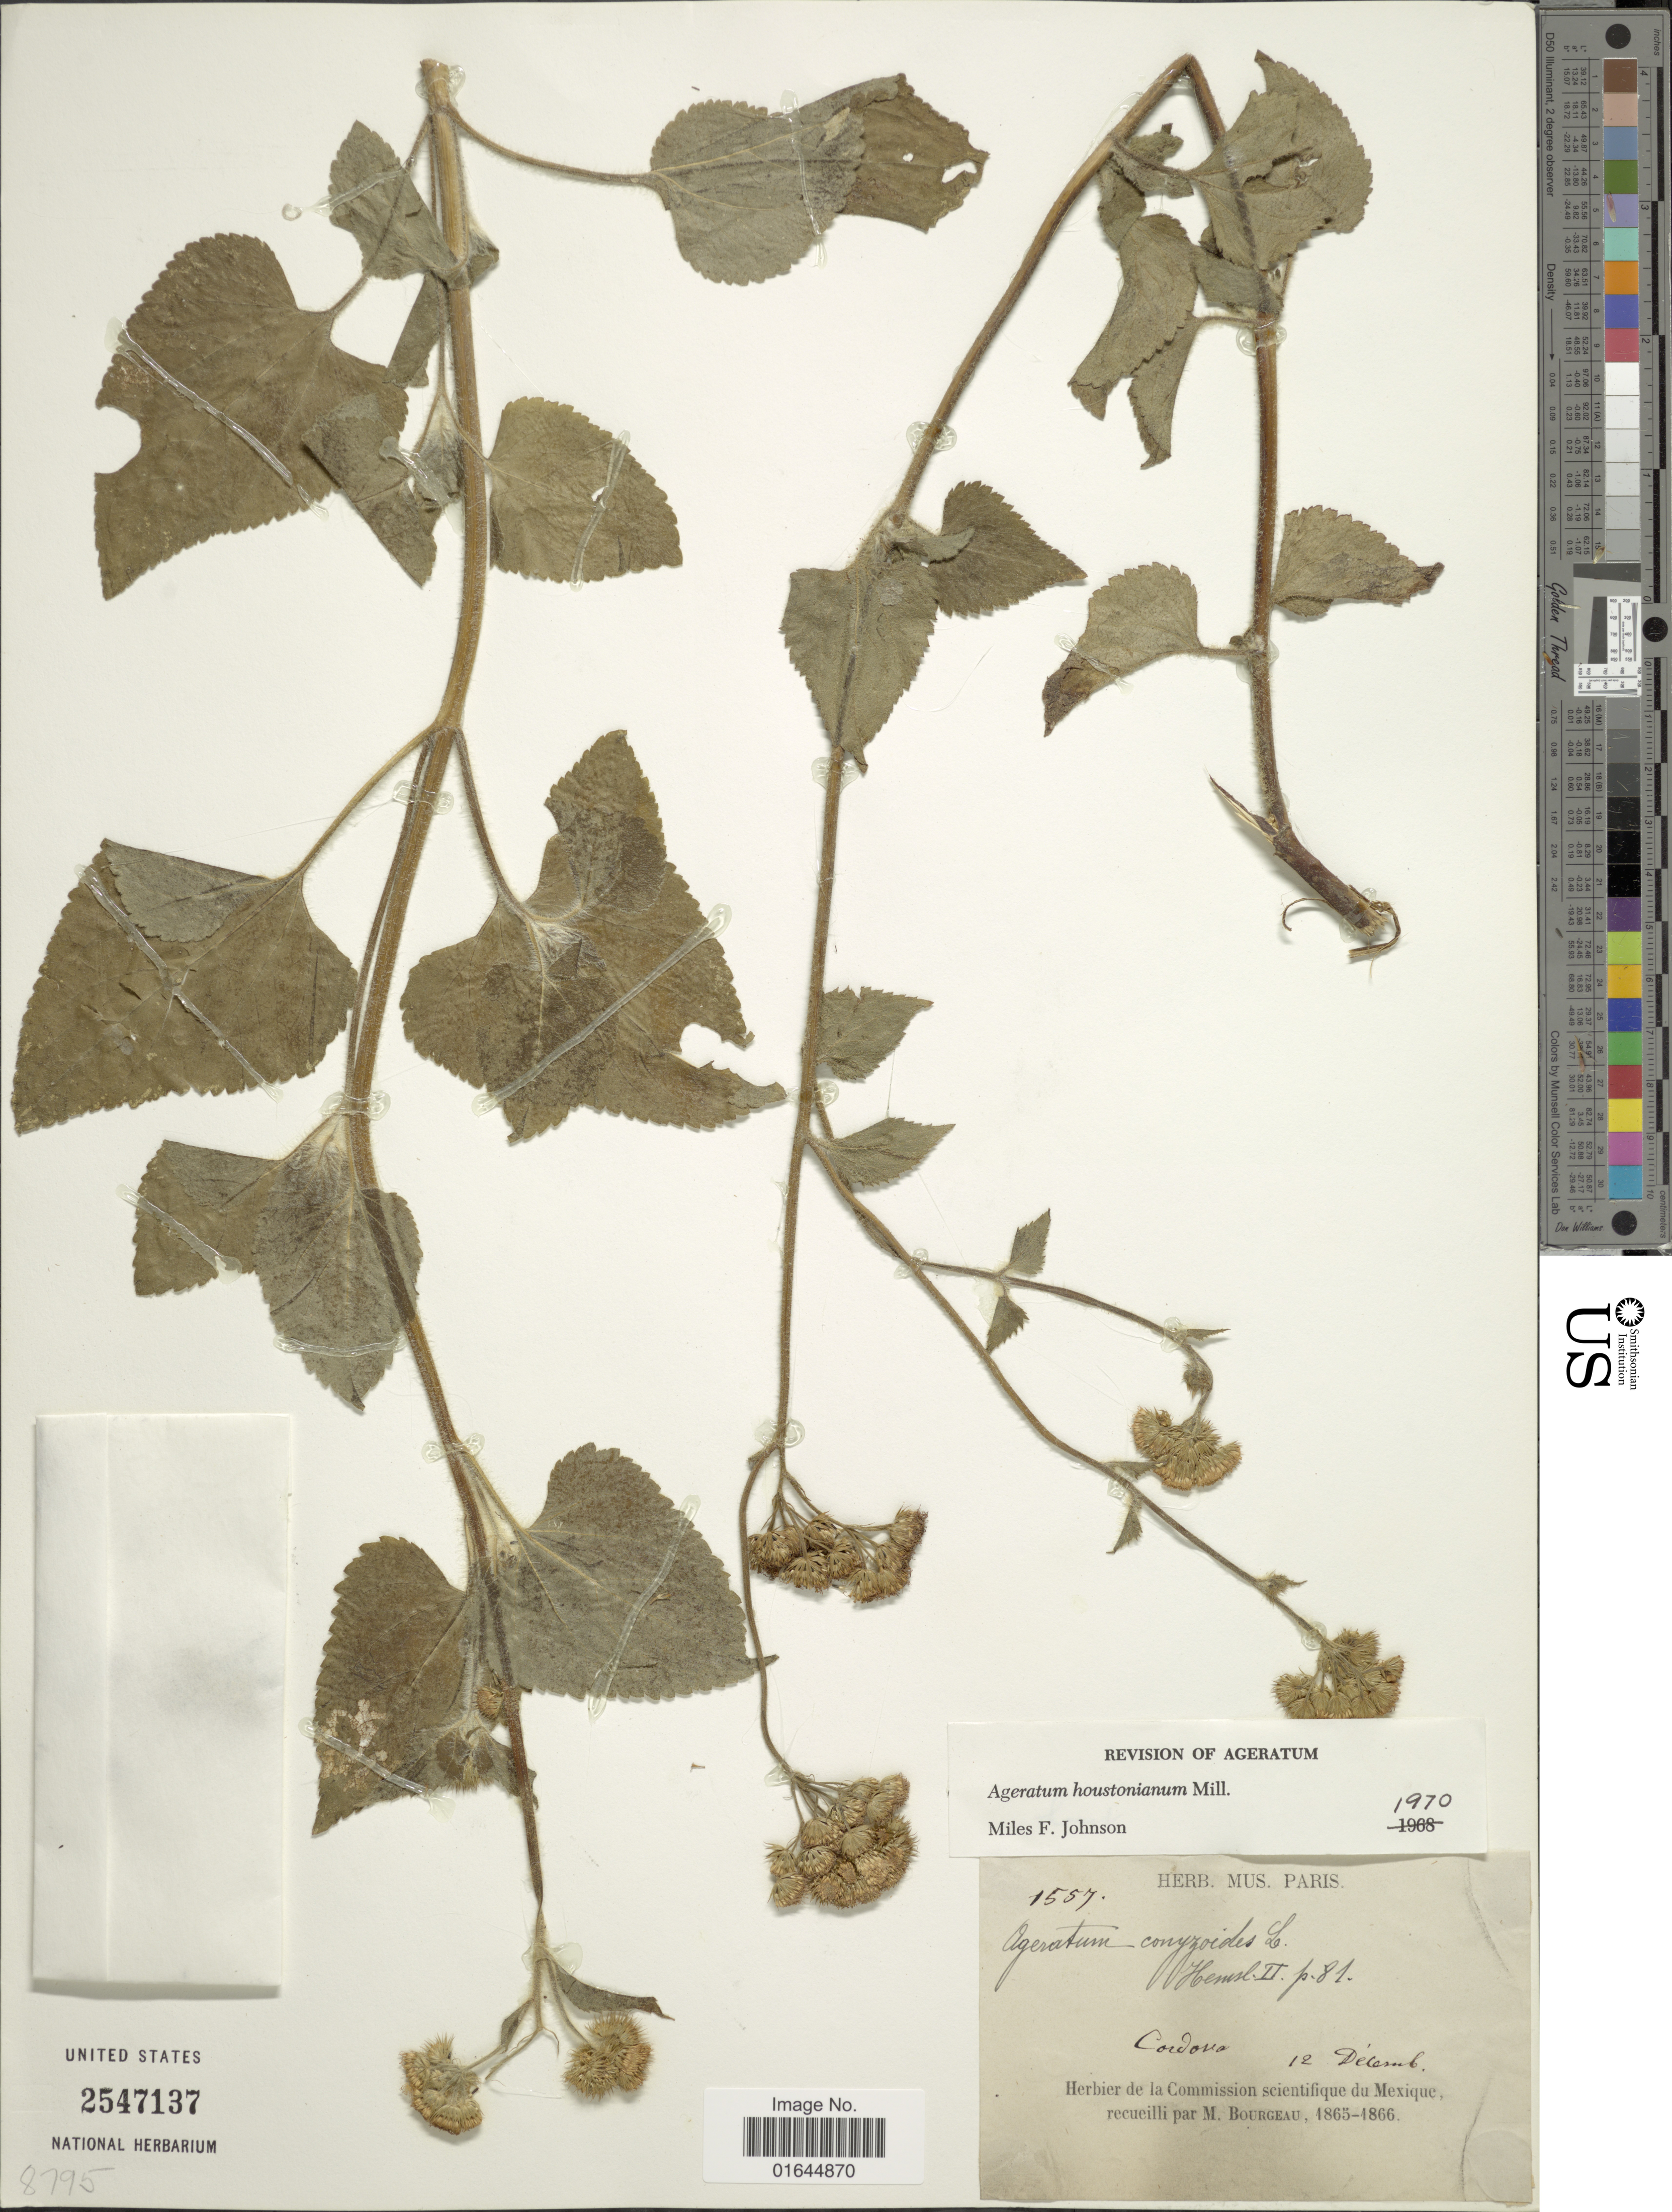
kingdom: Plantae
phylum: Tracheophyta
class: Magnoliopsida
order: Asterales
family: Asteraceae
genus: Ageratum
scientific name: Ageratum houstonianum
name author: Mill.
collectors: M. Bourgeau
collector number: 1557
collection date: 1865-12-12/1866-12-12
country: Mexico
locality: Mexique, Cordova.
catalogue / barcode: US 2547137